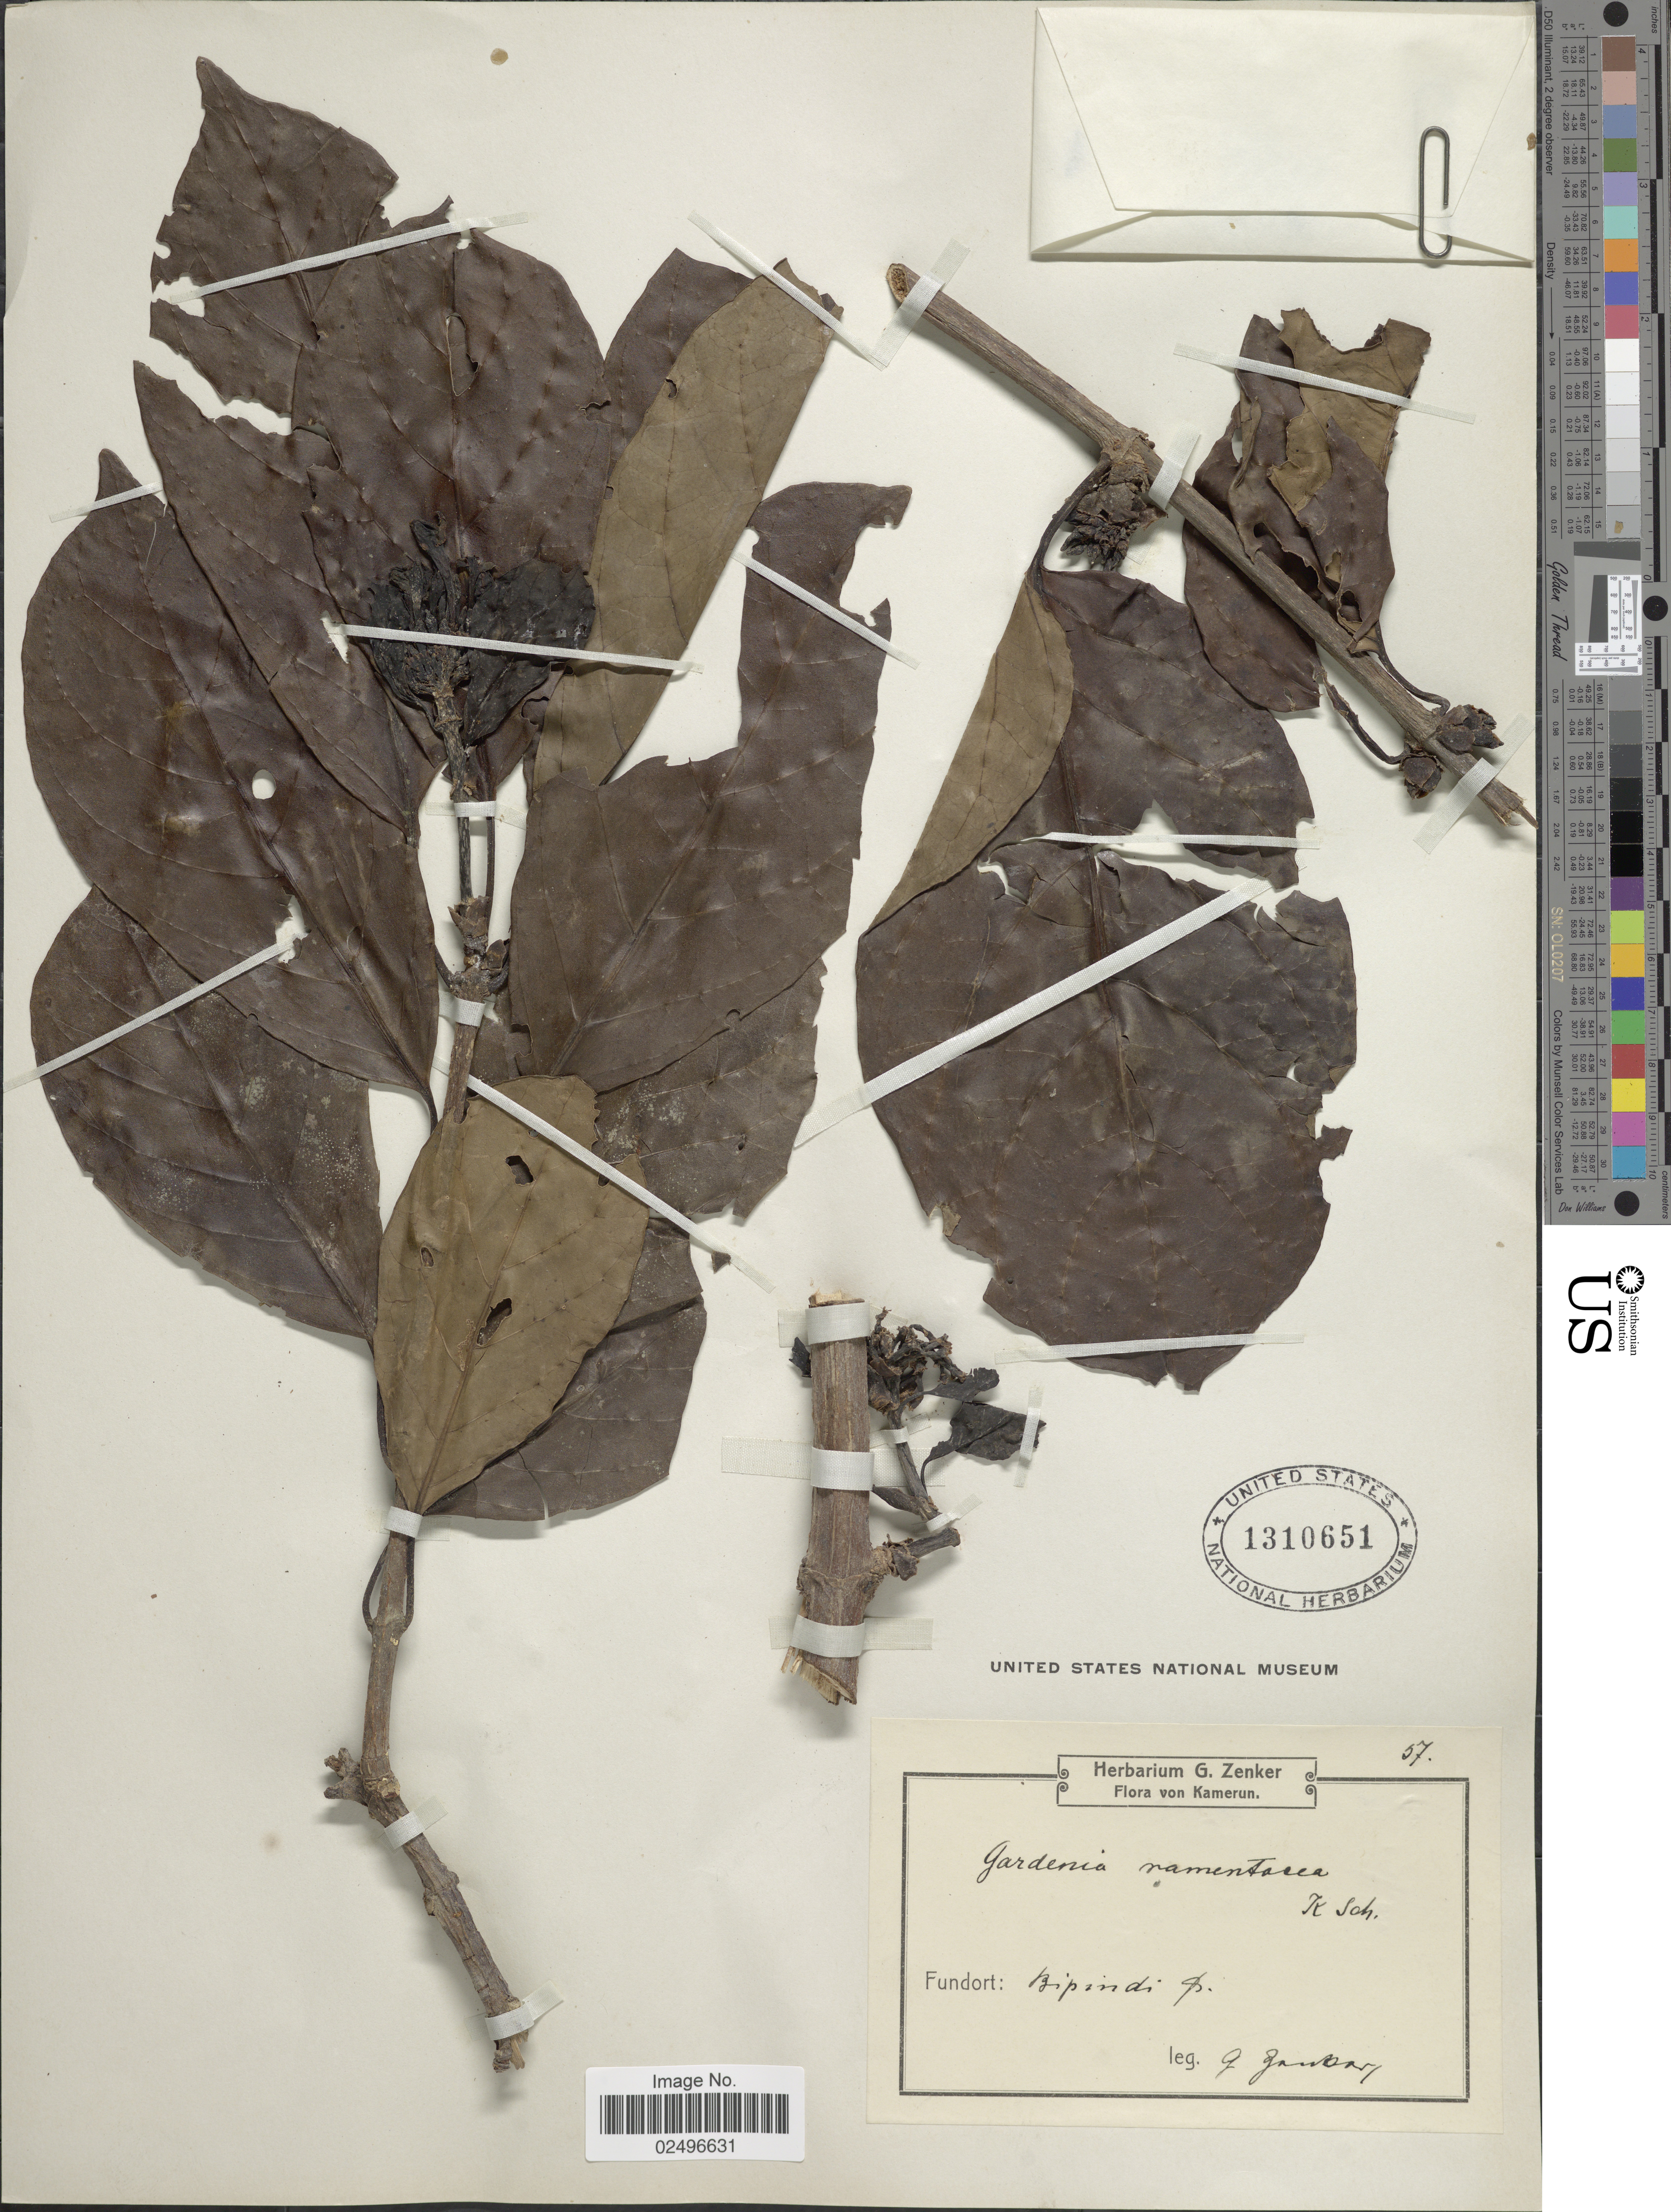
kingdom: Plantae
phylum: Tracheophyta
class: Magnoliopsida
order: Gentianales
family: Rubiaceae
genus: Gardenia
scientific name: Gardenia ramentacea K. Schum. ined.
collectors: G. A. Zenker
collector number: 57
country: Cameroon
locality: Kamerun. Bipinde.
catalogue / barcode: US 1310651